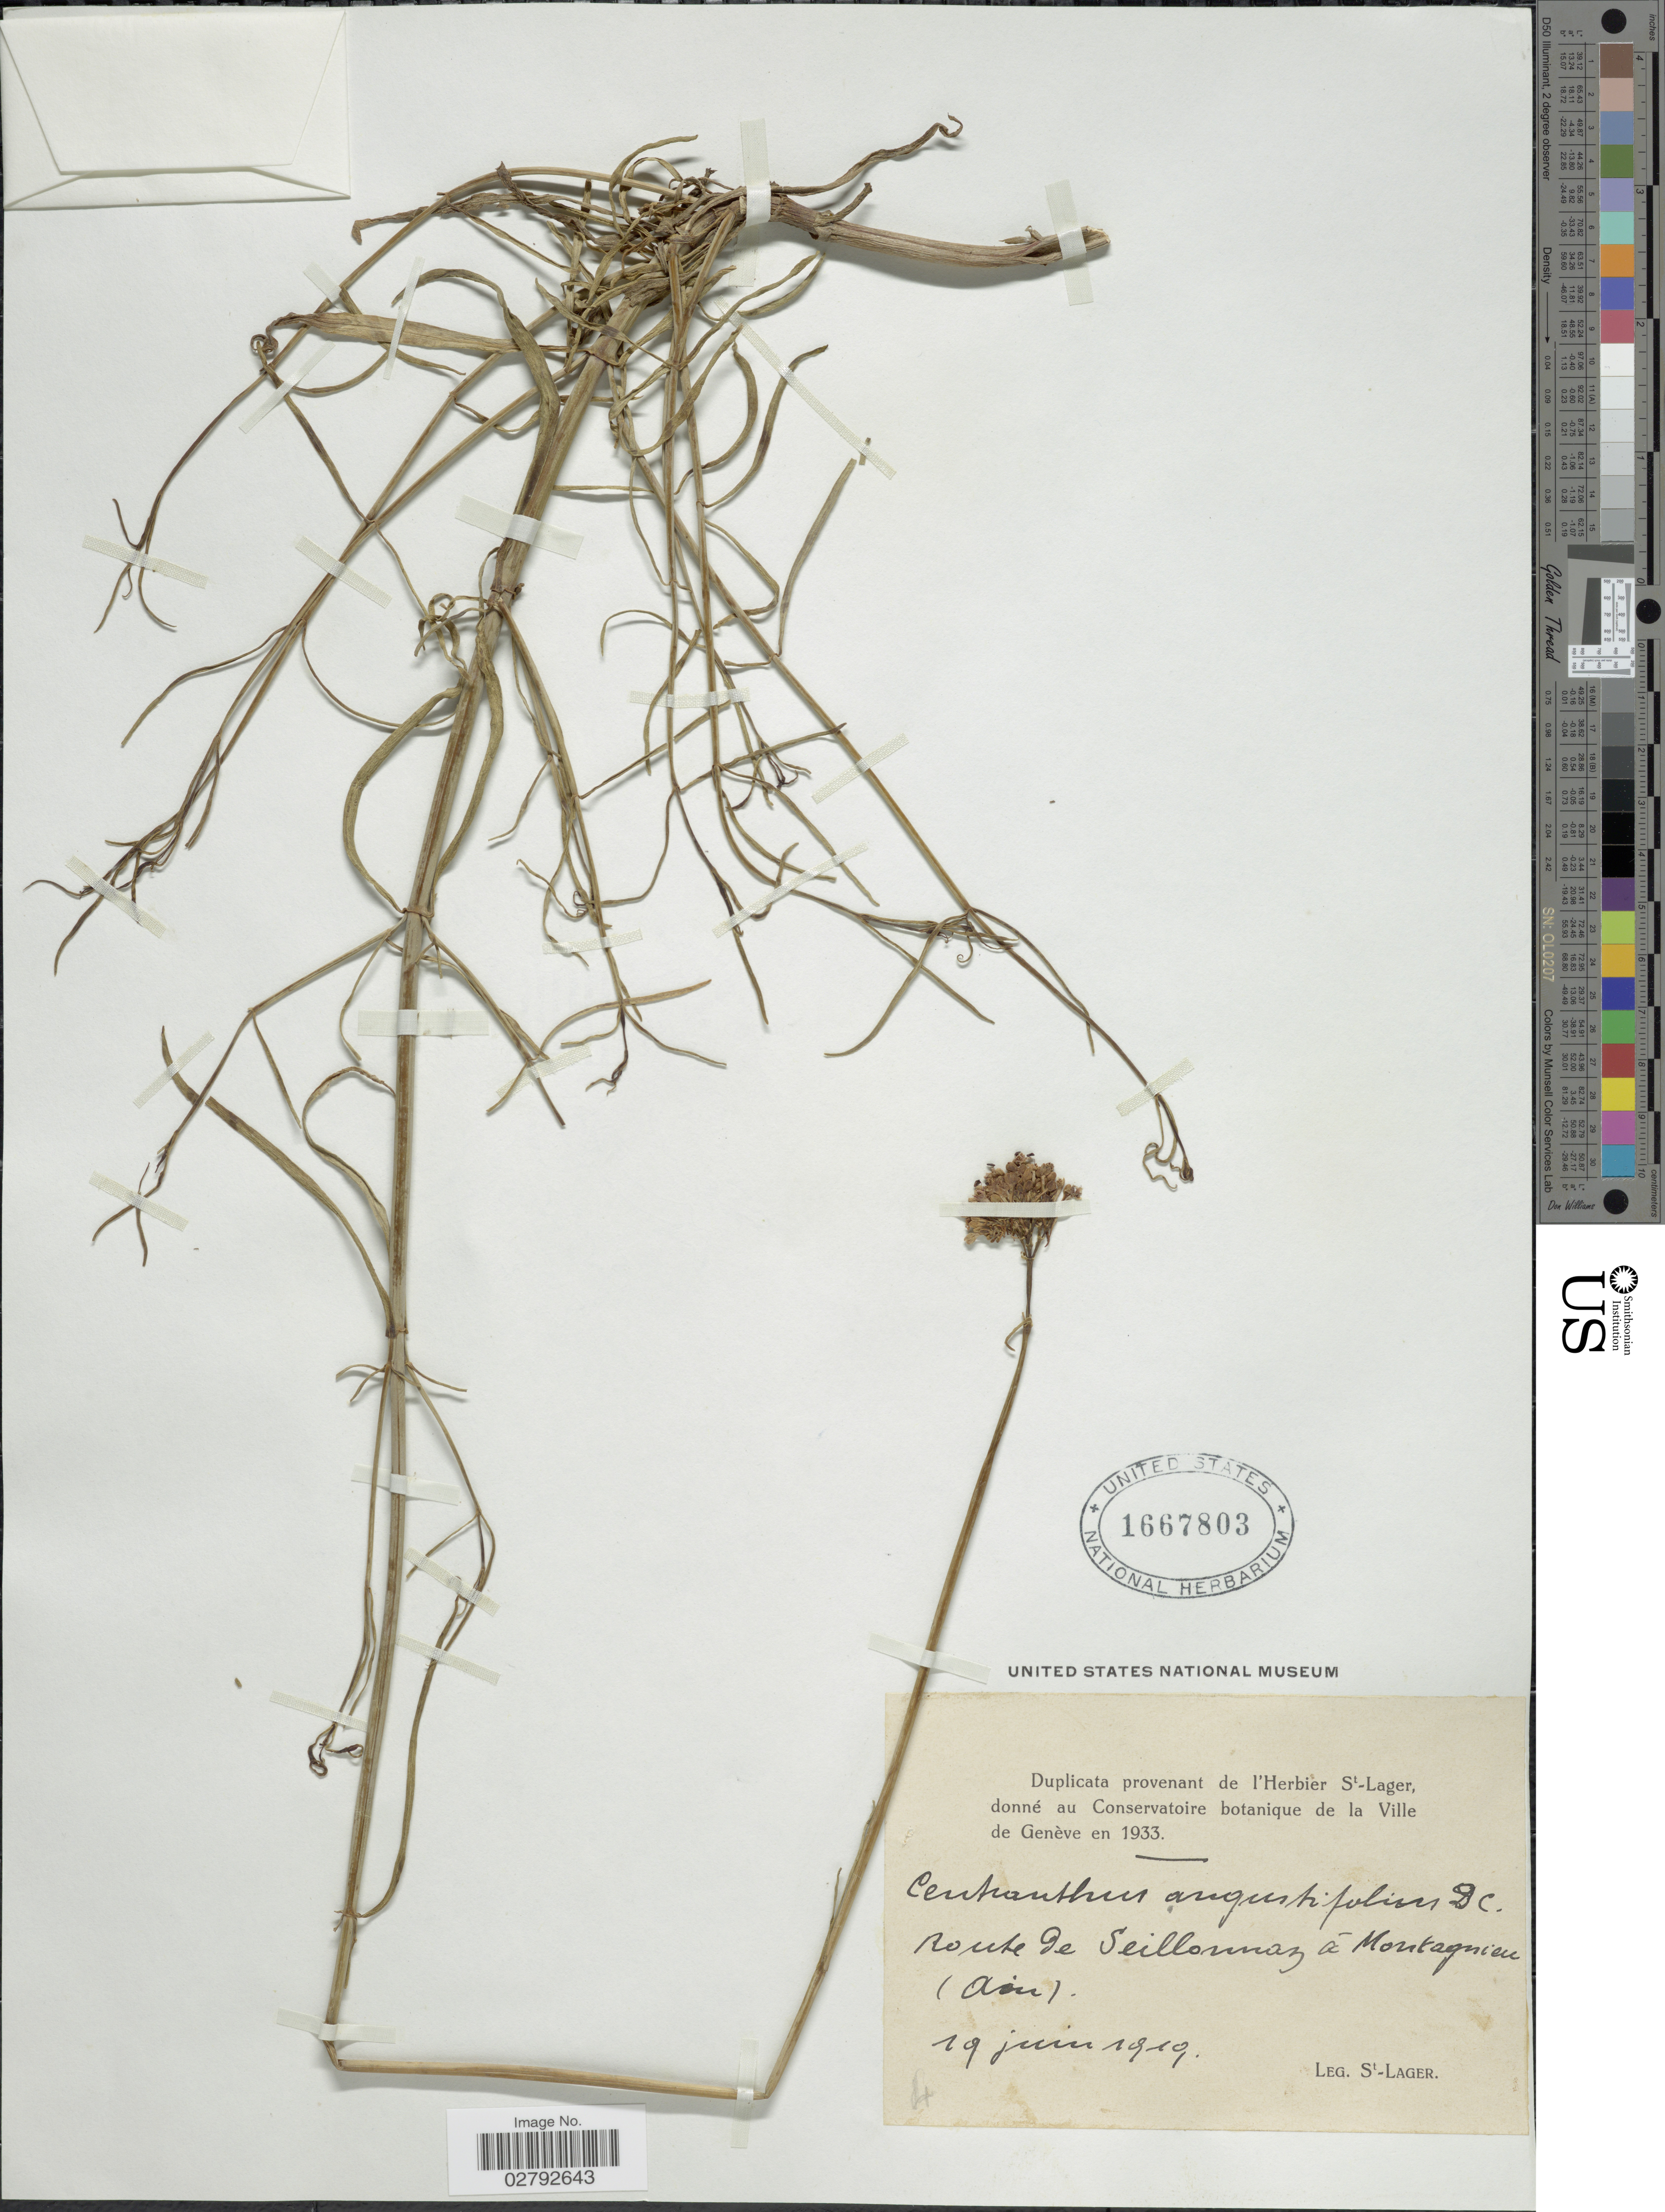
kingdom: Plantae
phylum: Tracheophyta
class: Magnoliopsida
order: Dipsacales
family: Caprifoliaceae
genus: Centranthus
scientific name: Centranthus angustifolius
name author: (Mill.) DC.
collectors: -. St. Lager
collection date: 1919-06-19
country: Switzerland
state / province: Genève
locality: Route de Seillounaz á Montagnieu (Asie).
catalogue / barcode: US 1667803